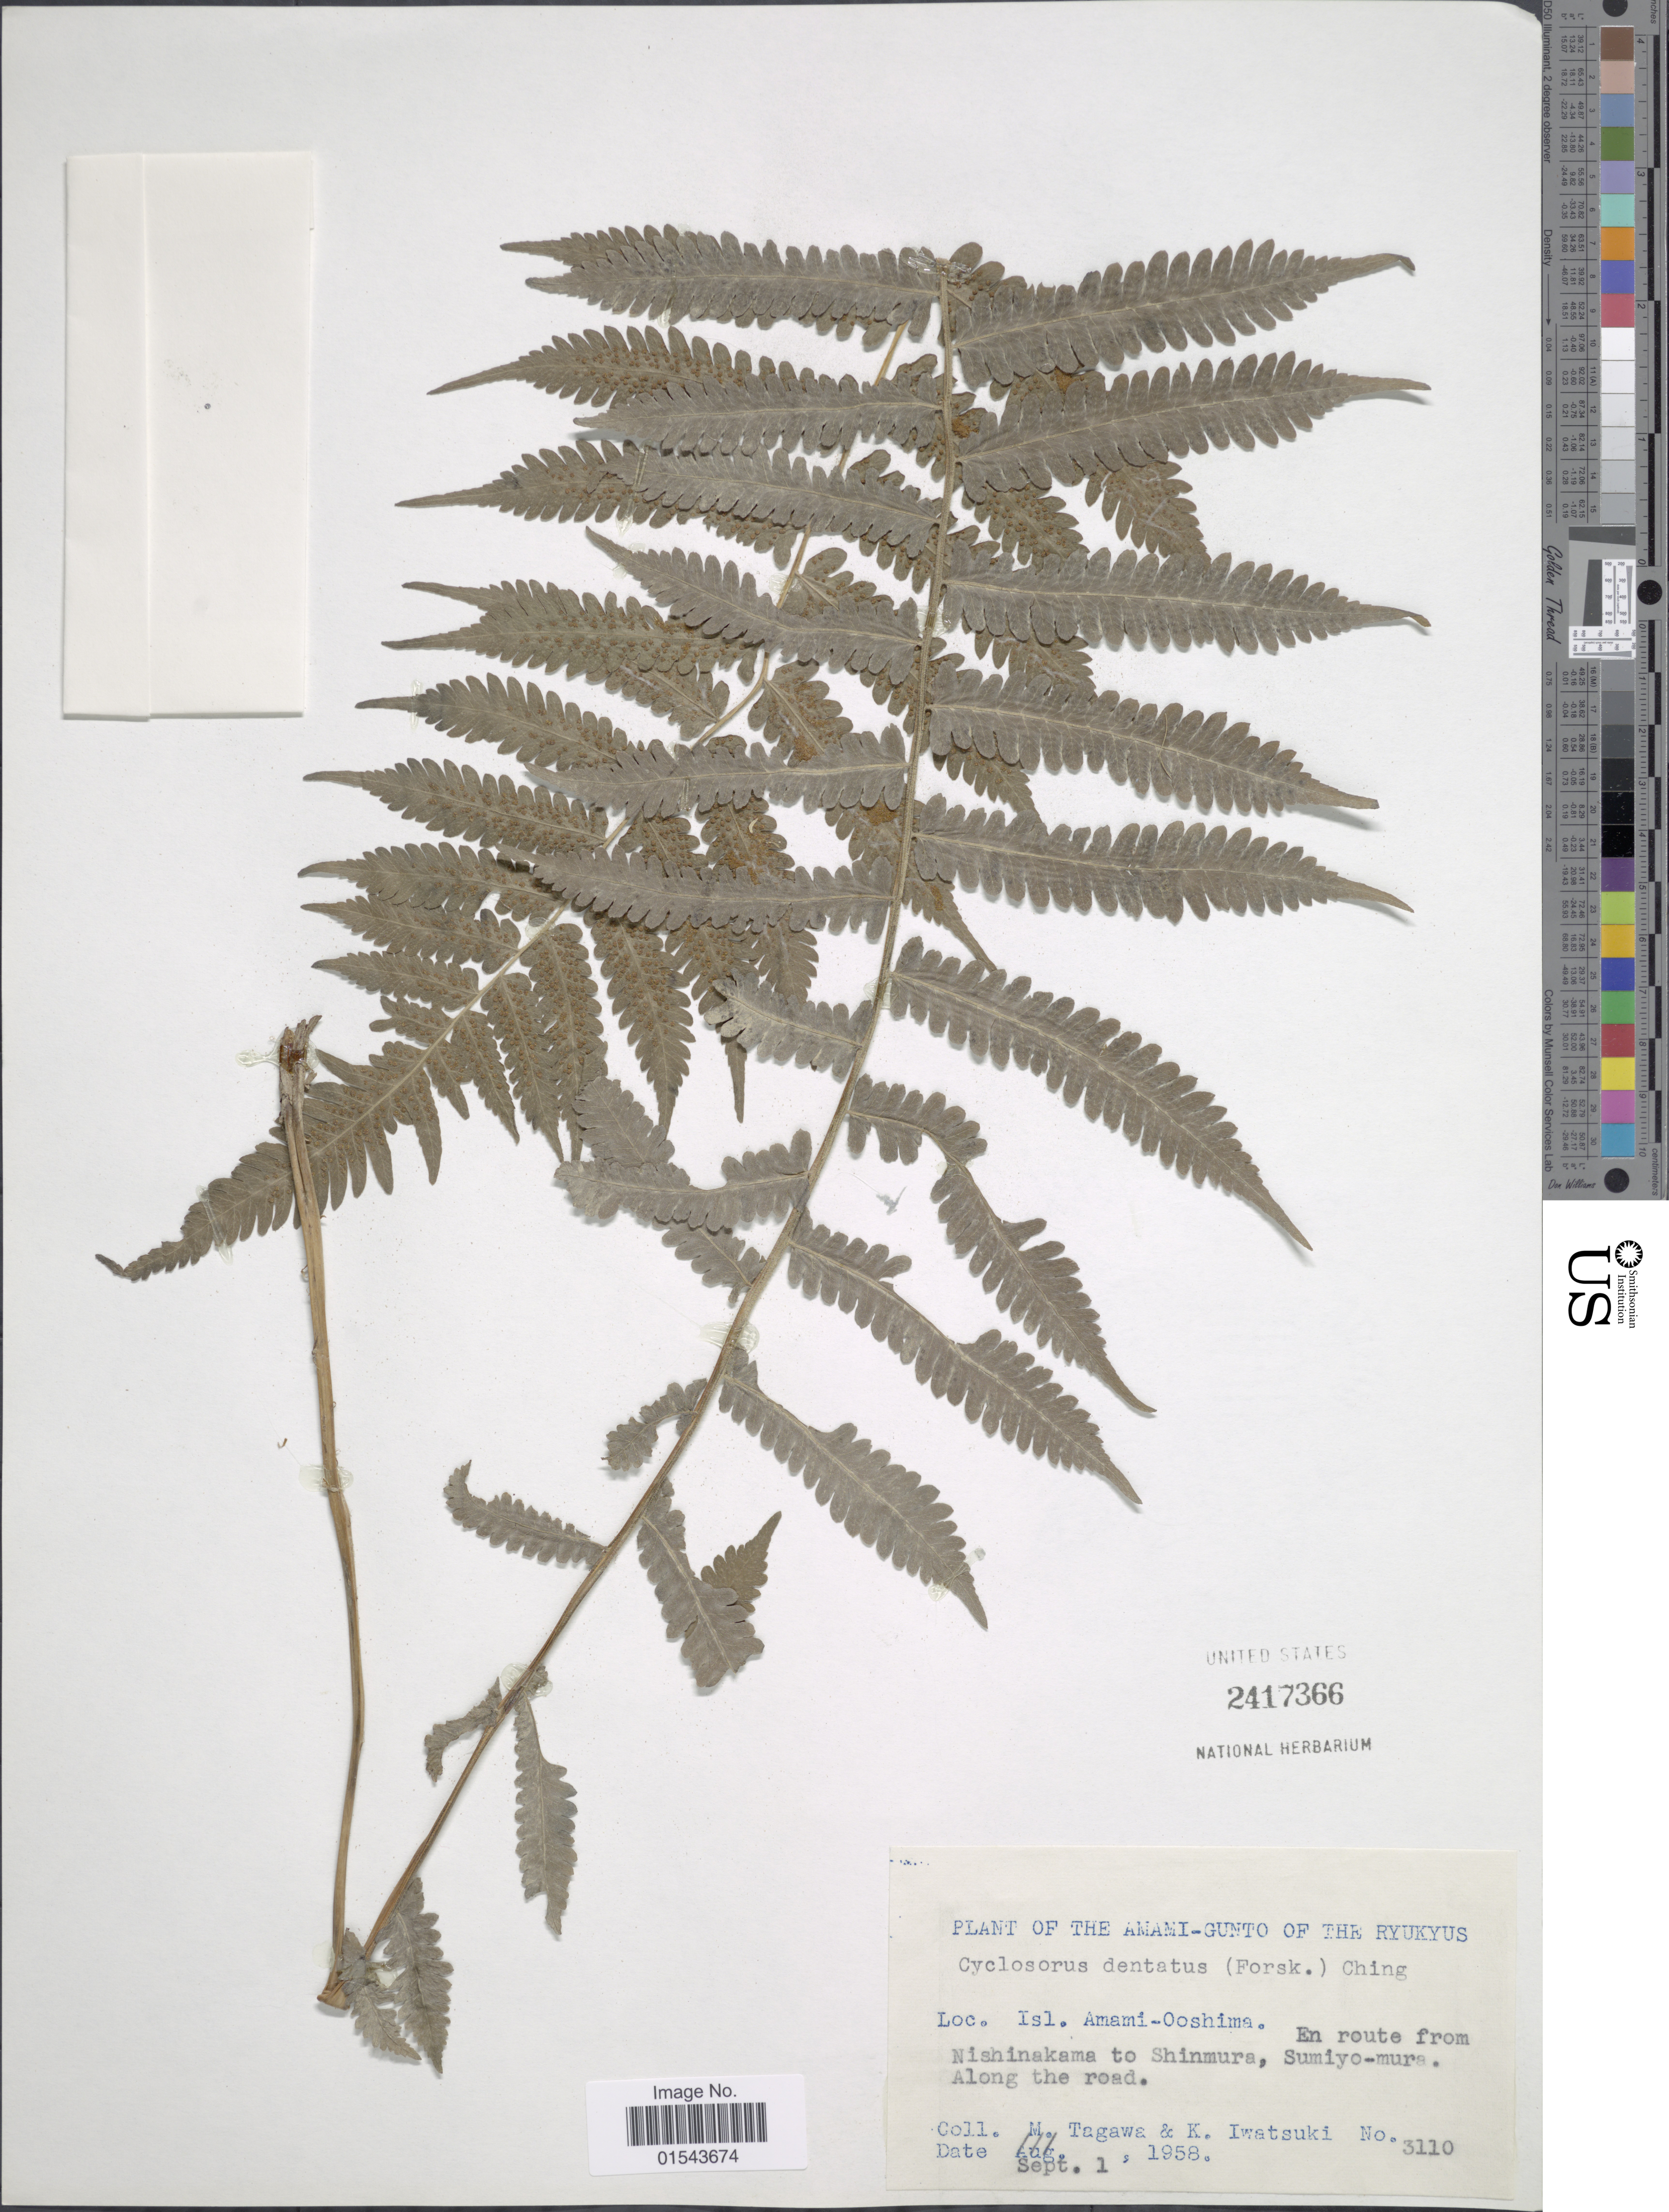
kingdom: Plantae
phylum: Tracheophyta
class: Polypodiopsida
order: Polypodiales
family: Thelypteridaceae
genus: Christella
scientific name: Christella dentata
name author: (Forssk.) Brownsey & Jermy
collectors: M. Tagawa & K. Iwatsuki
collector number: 3110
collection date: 1958-09-01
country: Japan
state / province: Okinawa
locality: Amami-Gunto of The Ryukyus. Isl. Amami-Ooshima. En route from Nishinakam to Shinmura, Sumiyo-mura. Along the road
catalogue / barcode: US 2417366